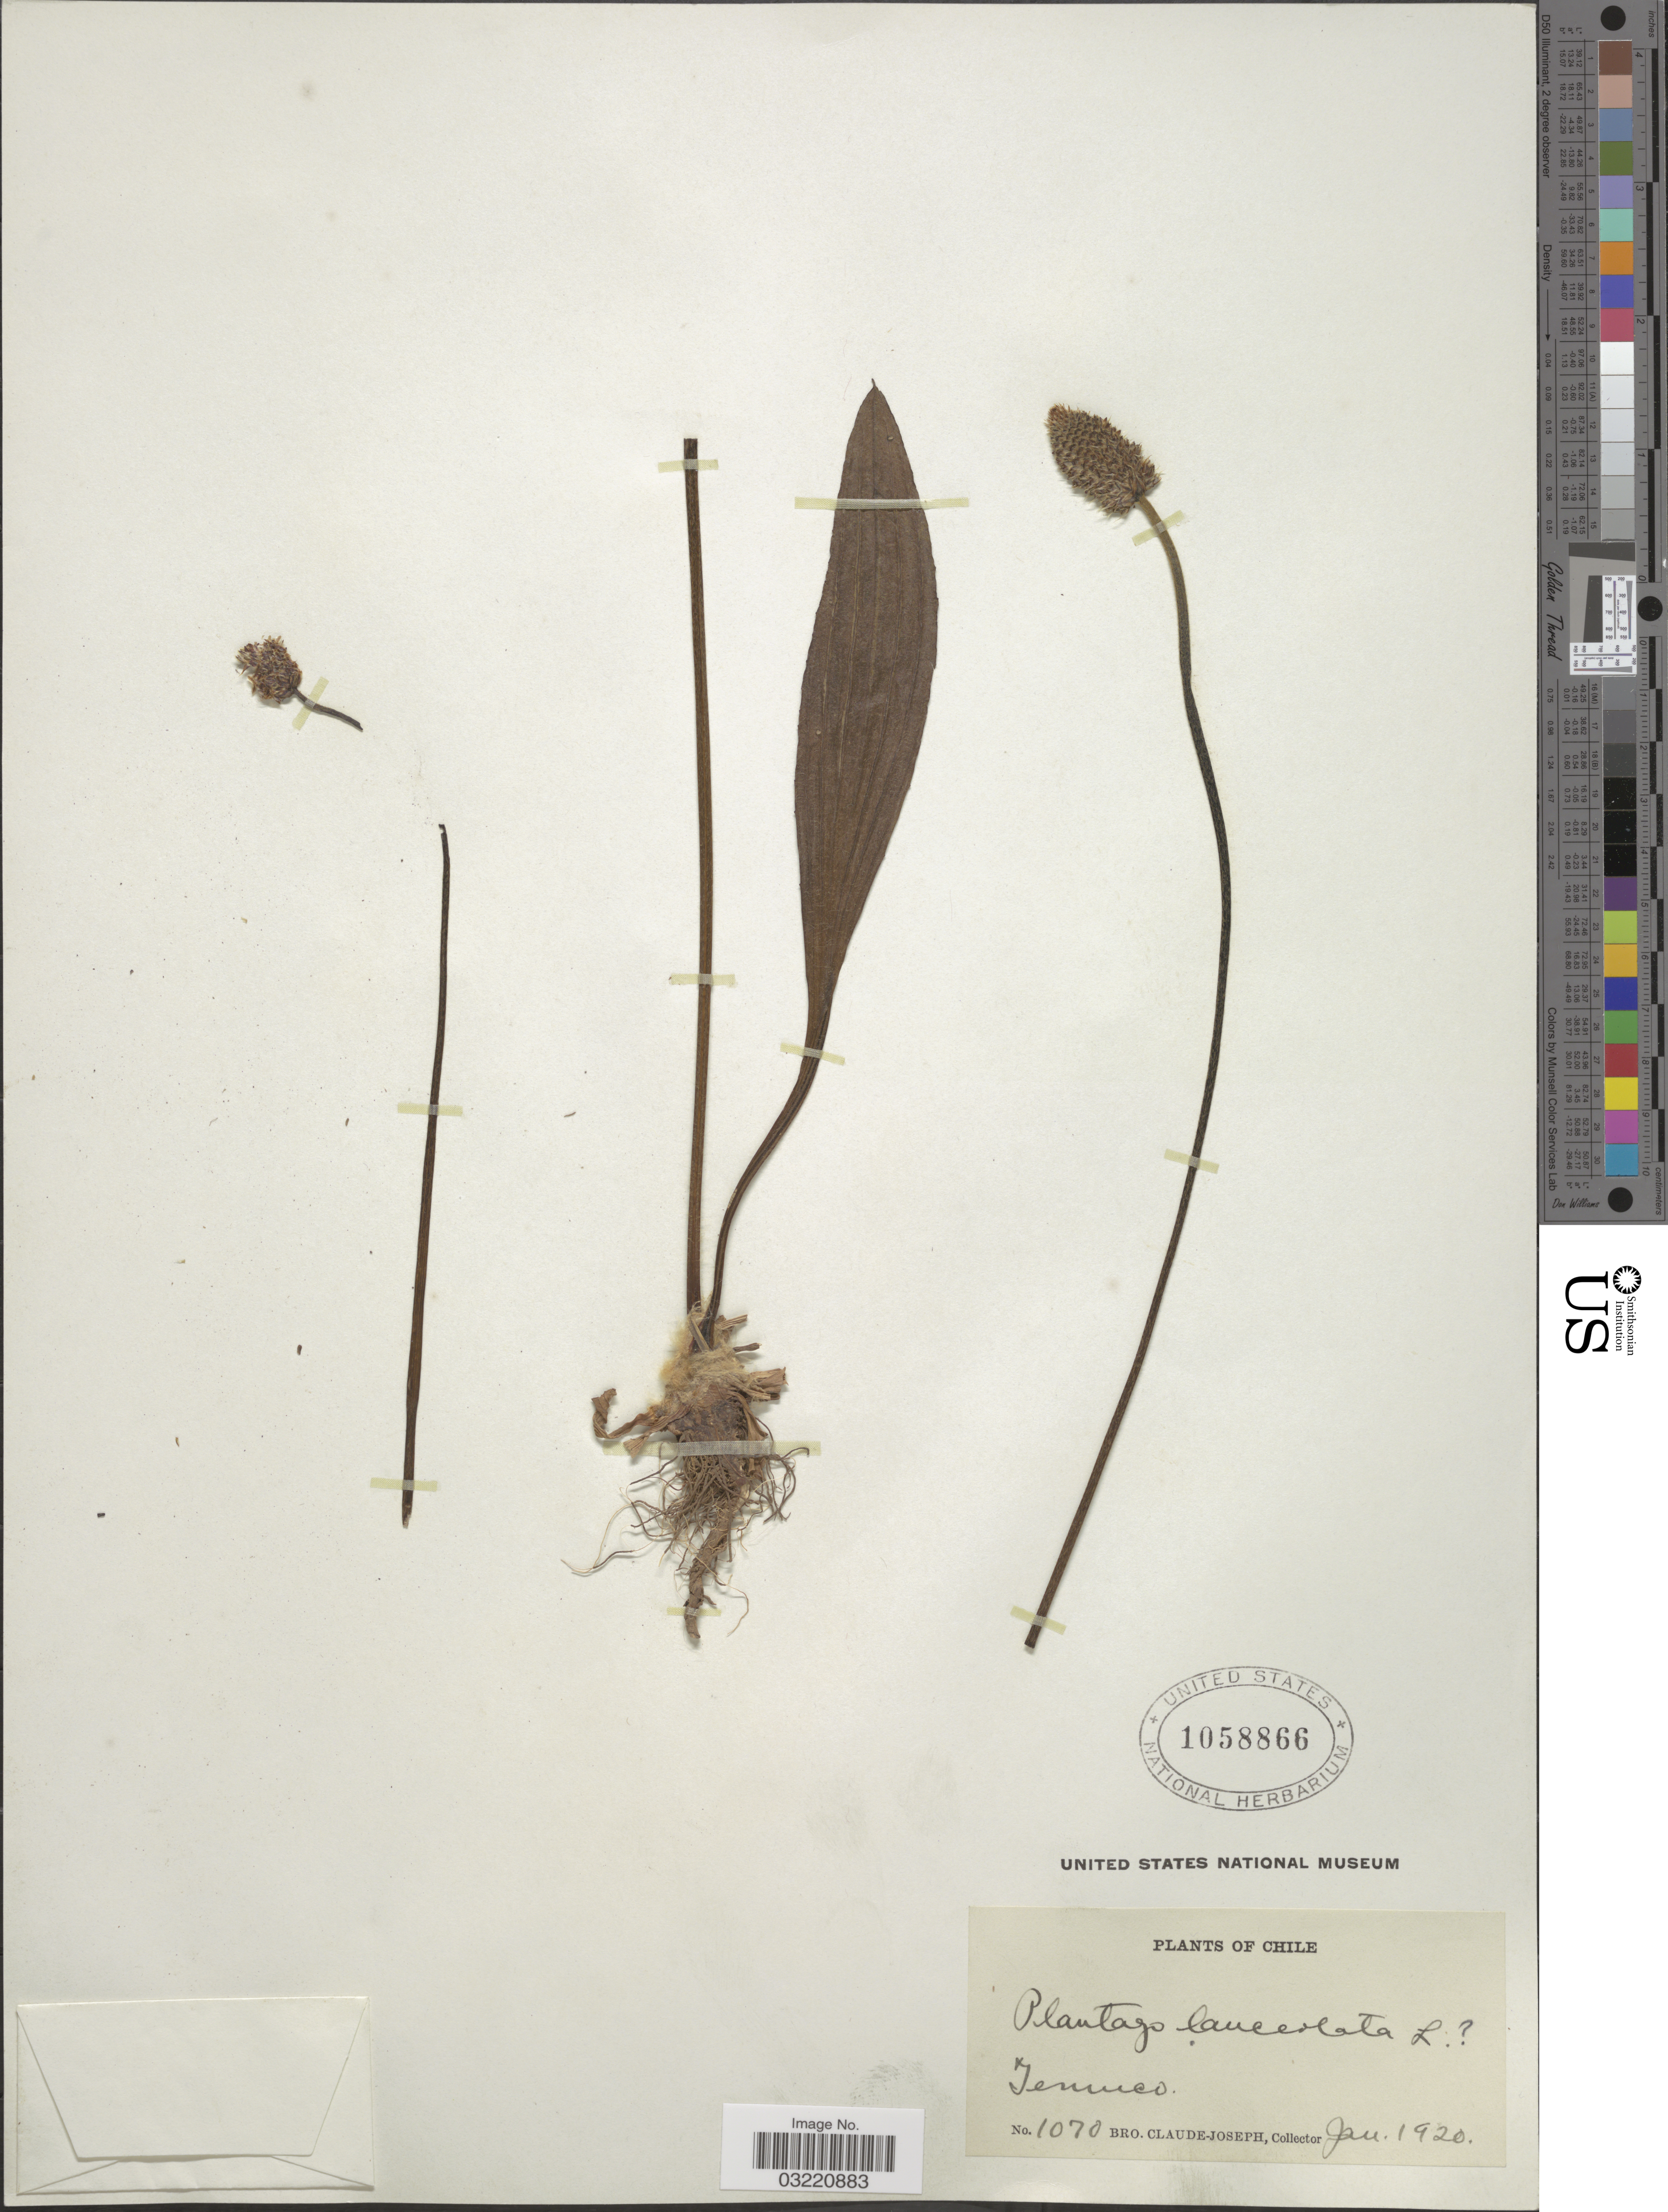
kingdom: Plantae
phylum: Tracheophyta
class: Magnoliopsida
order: Lamiales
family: Plantaginaceae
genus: Plantago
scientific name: Plantago lanceolata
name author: L.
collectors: Bro. Claude-Joseph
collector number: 1070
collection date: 1920-01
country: Chile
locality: Temuco.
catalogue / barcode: US 1058866